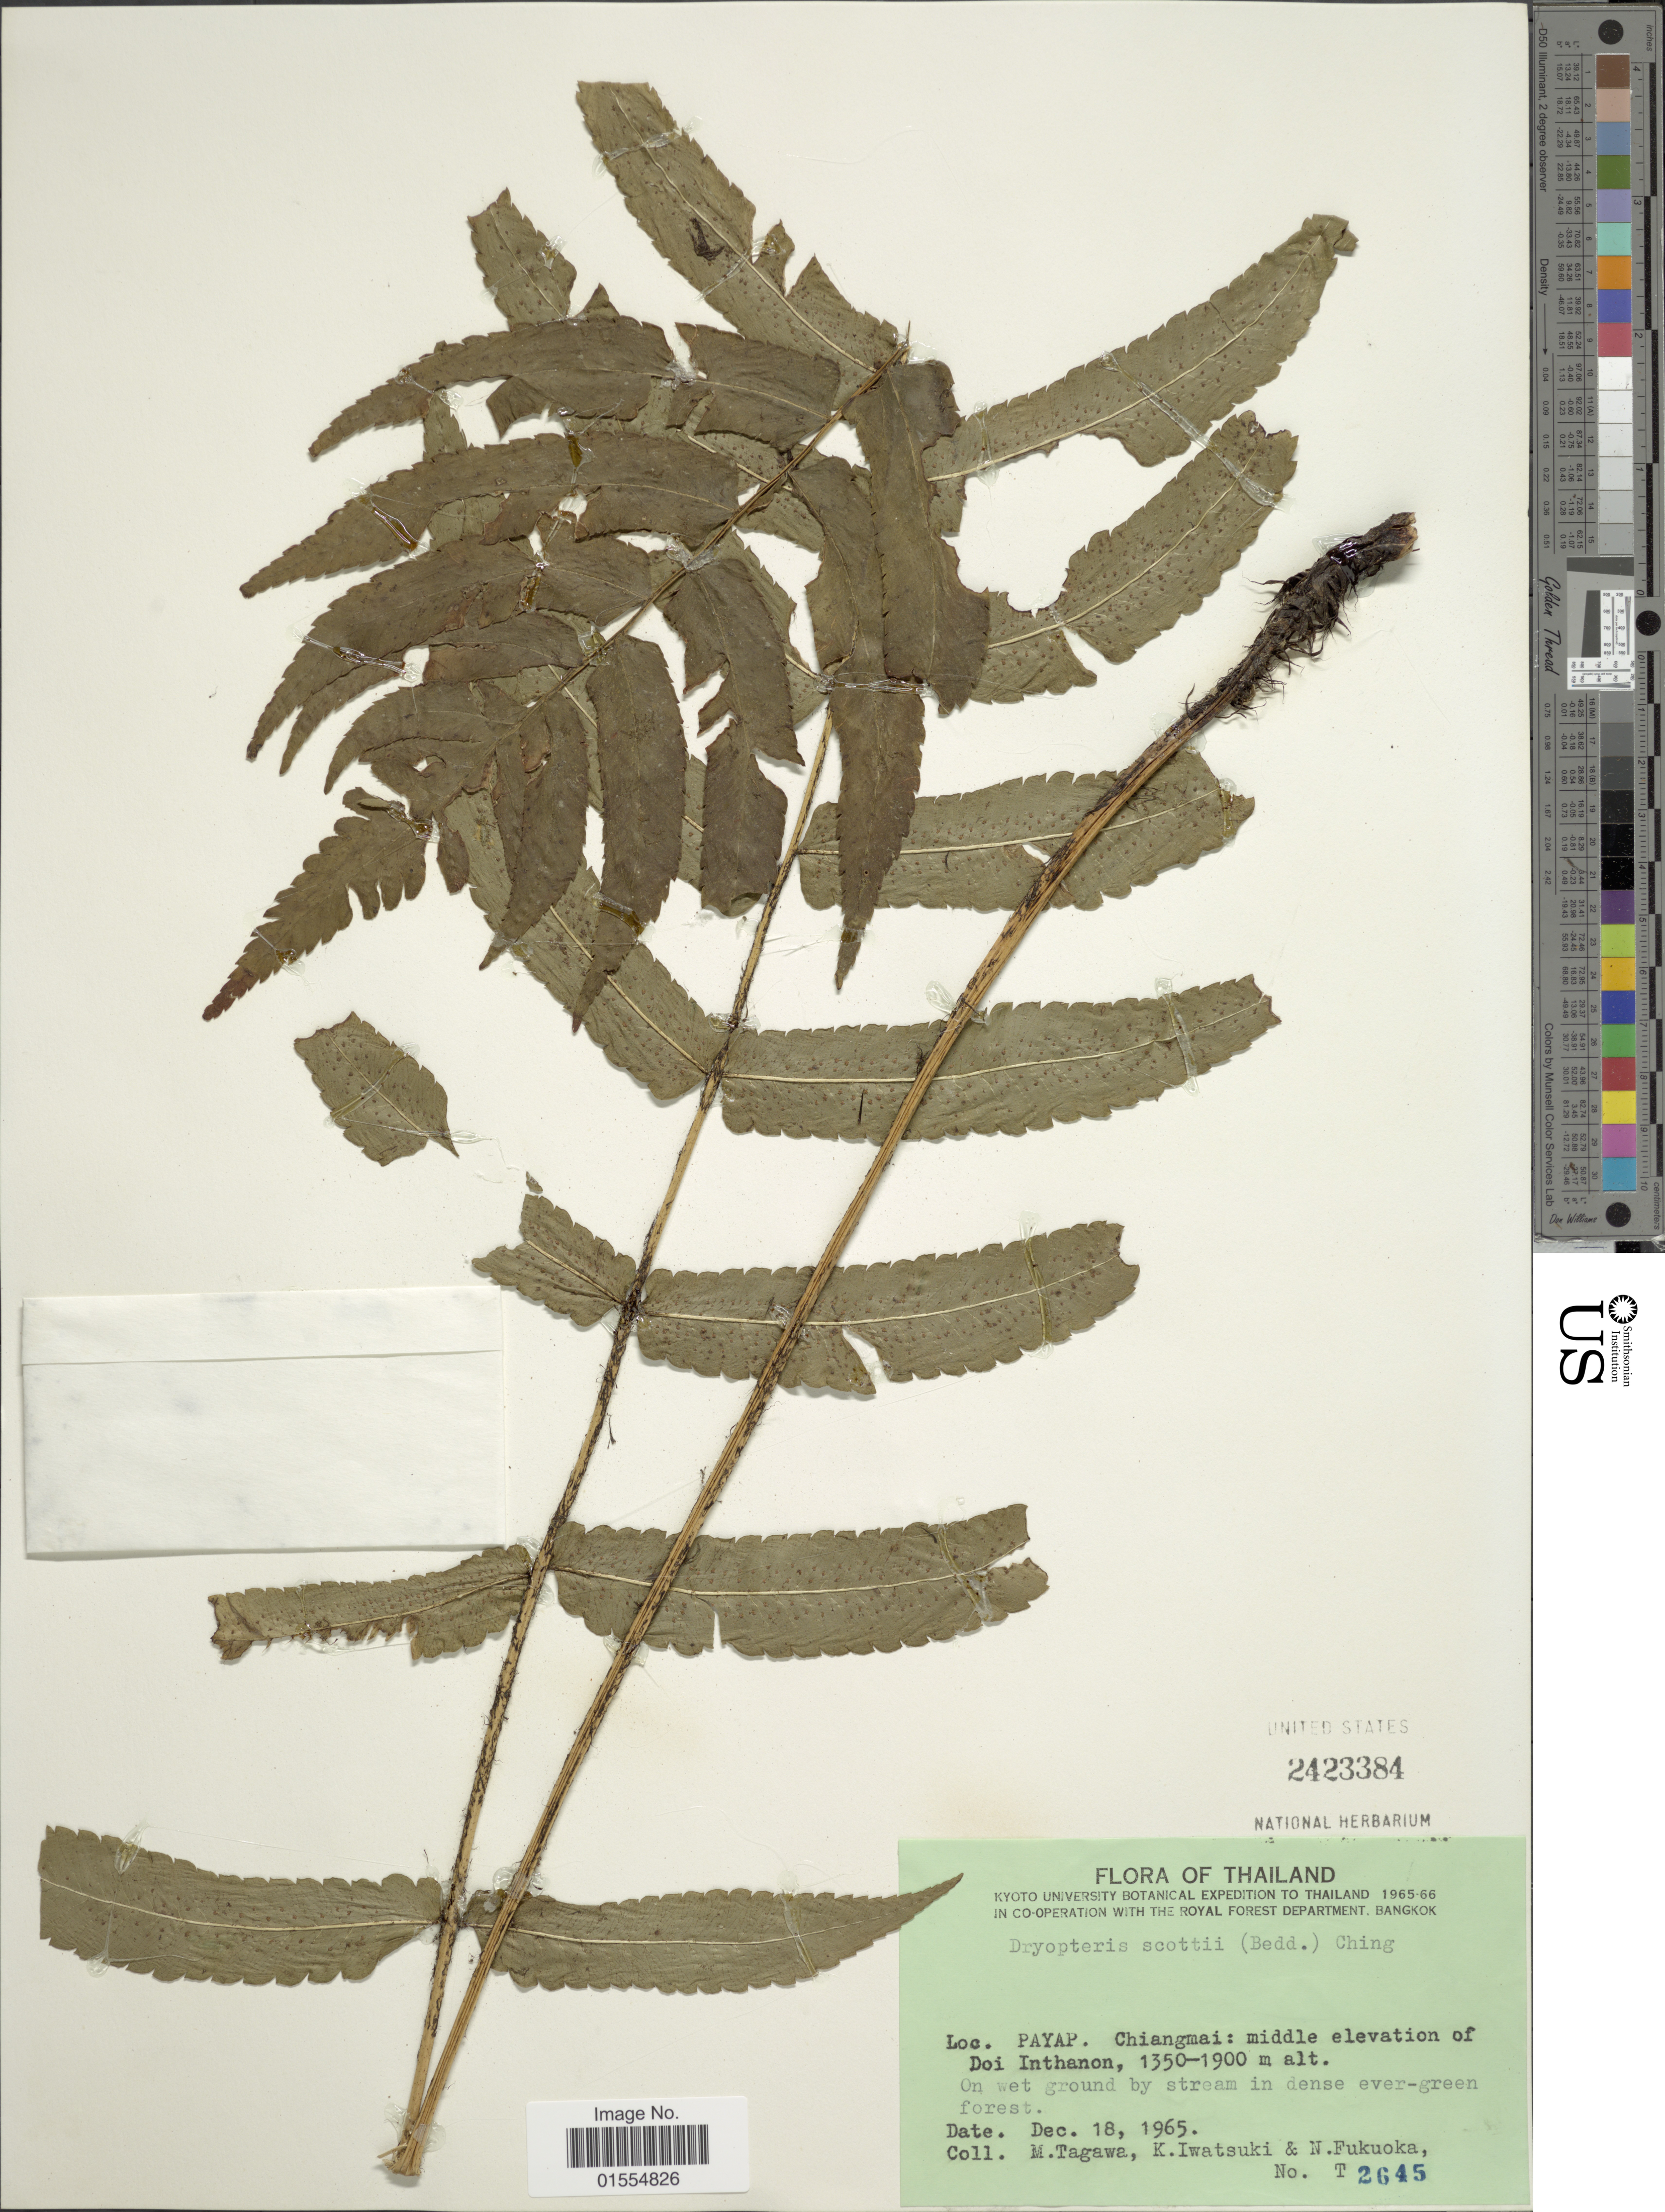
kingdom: Plantae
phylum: Tracheophyta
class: Polypodiopsida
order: Polypodiales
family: Dryopteridaceae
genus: Dryopteris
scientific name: Dryopteris scottii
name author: (Bedd.) Ching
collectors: M. Tagawa, K. Iwatsuki & N. Fukuoka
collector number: T2645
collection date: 1965-12-18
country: Thailand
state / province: Chiang Mai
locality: Thailand, Payap. Chiangmai: middle elevation of Doi Inthanon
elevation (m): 1350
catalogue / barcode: US 2423384